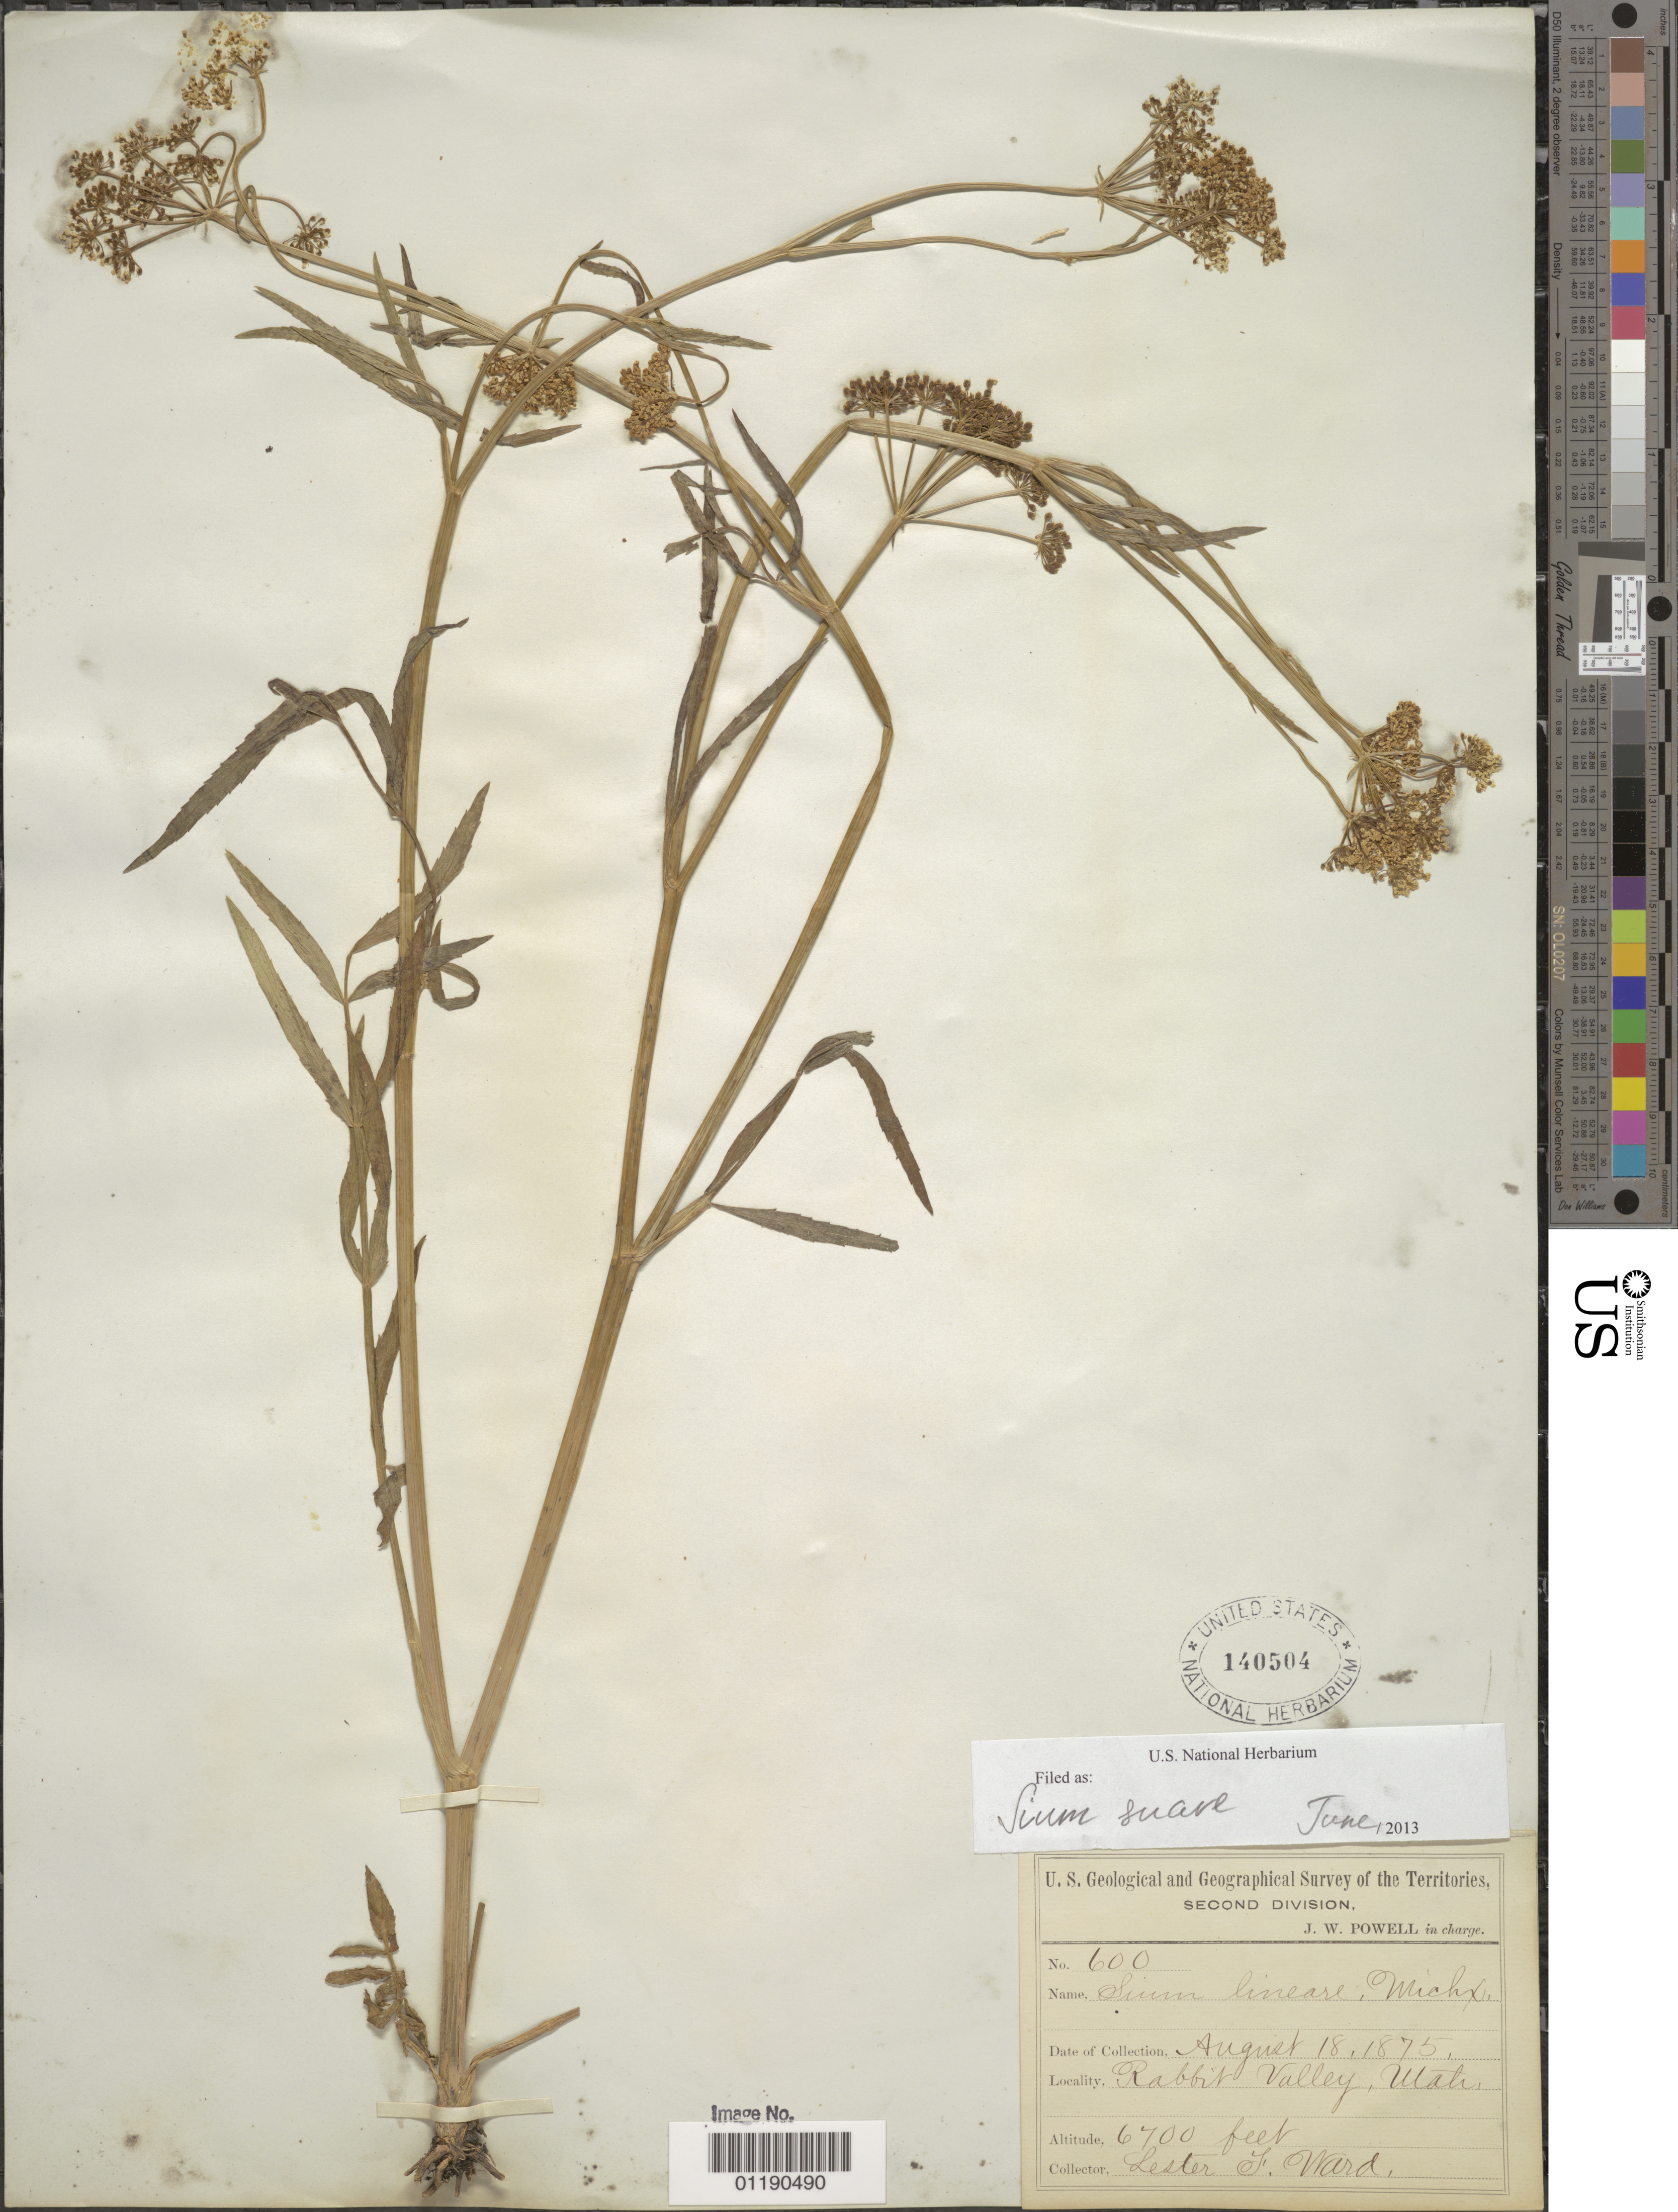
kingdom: Plantae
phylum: Tracheophyta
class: Magnoliopsida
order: Apiales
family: Apiaceae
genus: Sium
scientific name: Sium suave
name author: Walter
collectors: L. F. Ward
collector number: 600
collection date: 1875-08-18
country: United States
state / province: Utah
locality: Rabbit Valley.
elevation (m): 2042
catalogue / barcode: US 140504